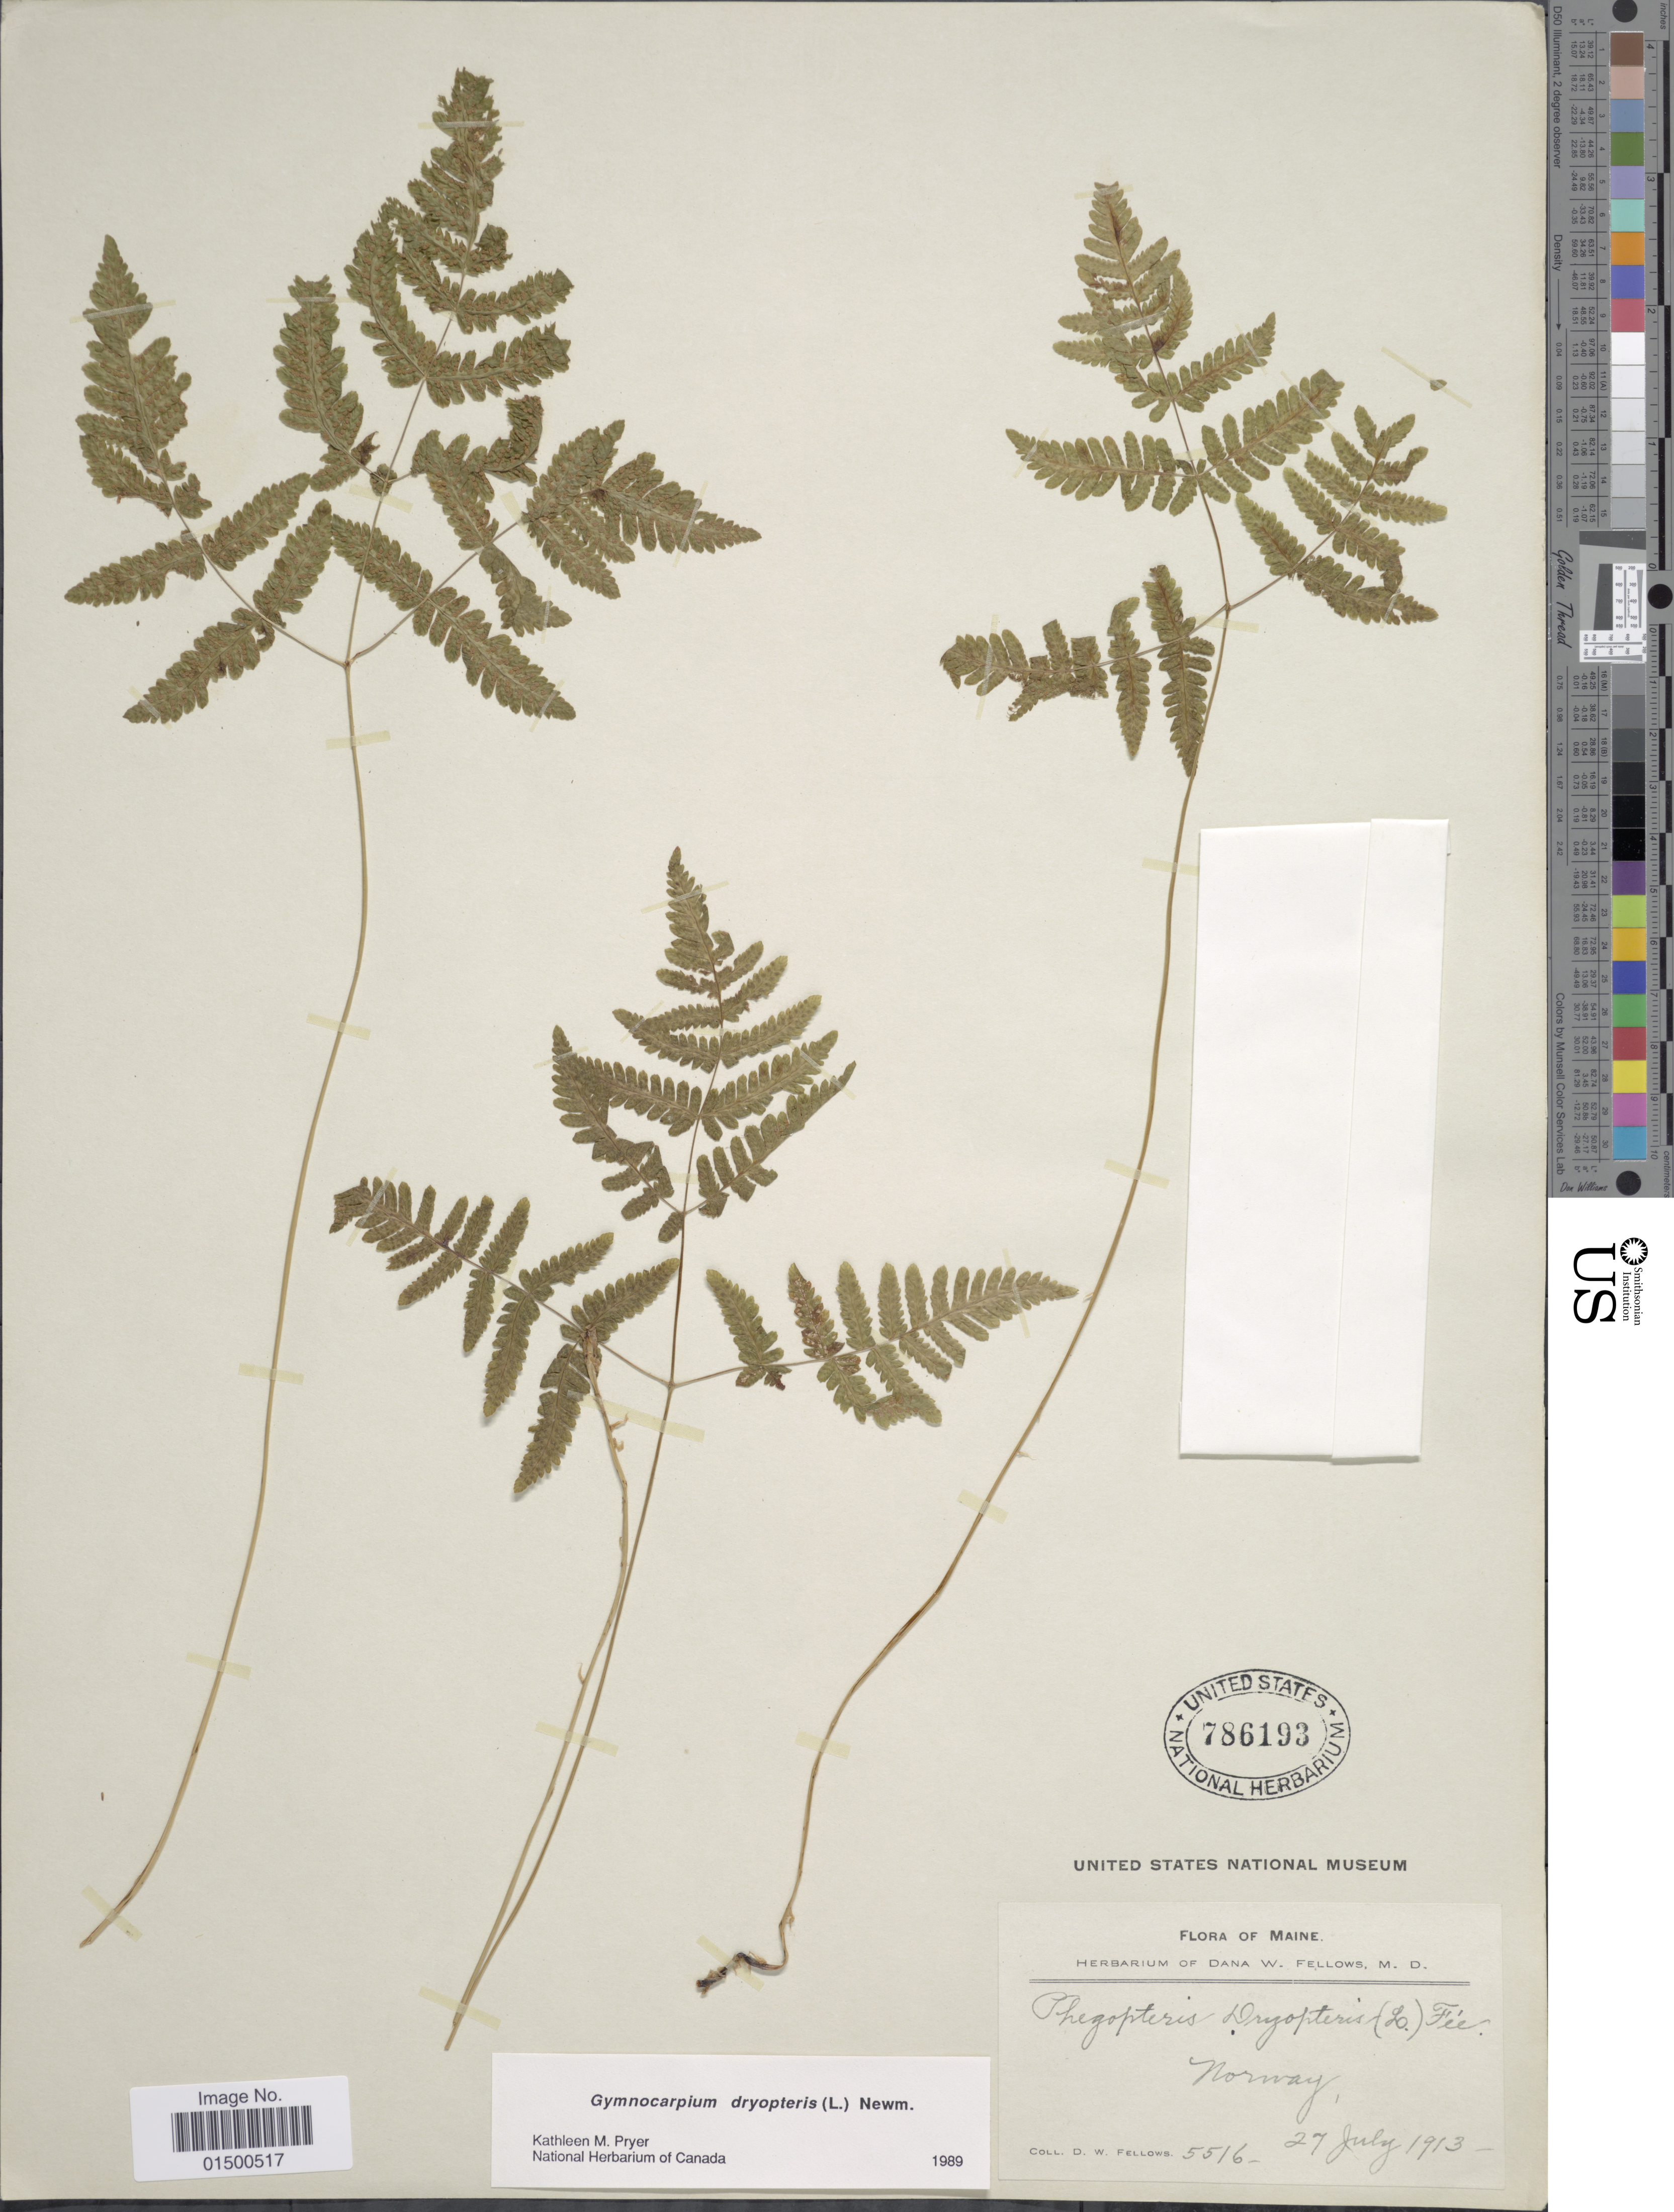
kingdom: Plantae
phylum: Tracheophyta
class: Polypodiopsida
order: Polypodiales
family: Cystopteridaceae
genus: Gymnocarpium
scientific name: Gymnocarpium dryopteris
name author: (L.) Newman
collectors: D. W. Fellows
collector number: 5516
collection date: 1913-07-27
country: United States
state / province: Maine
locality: Norway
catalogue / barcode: US 786193